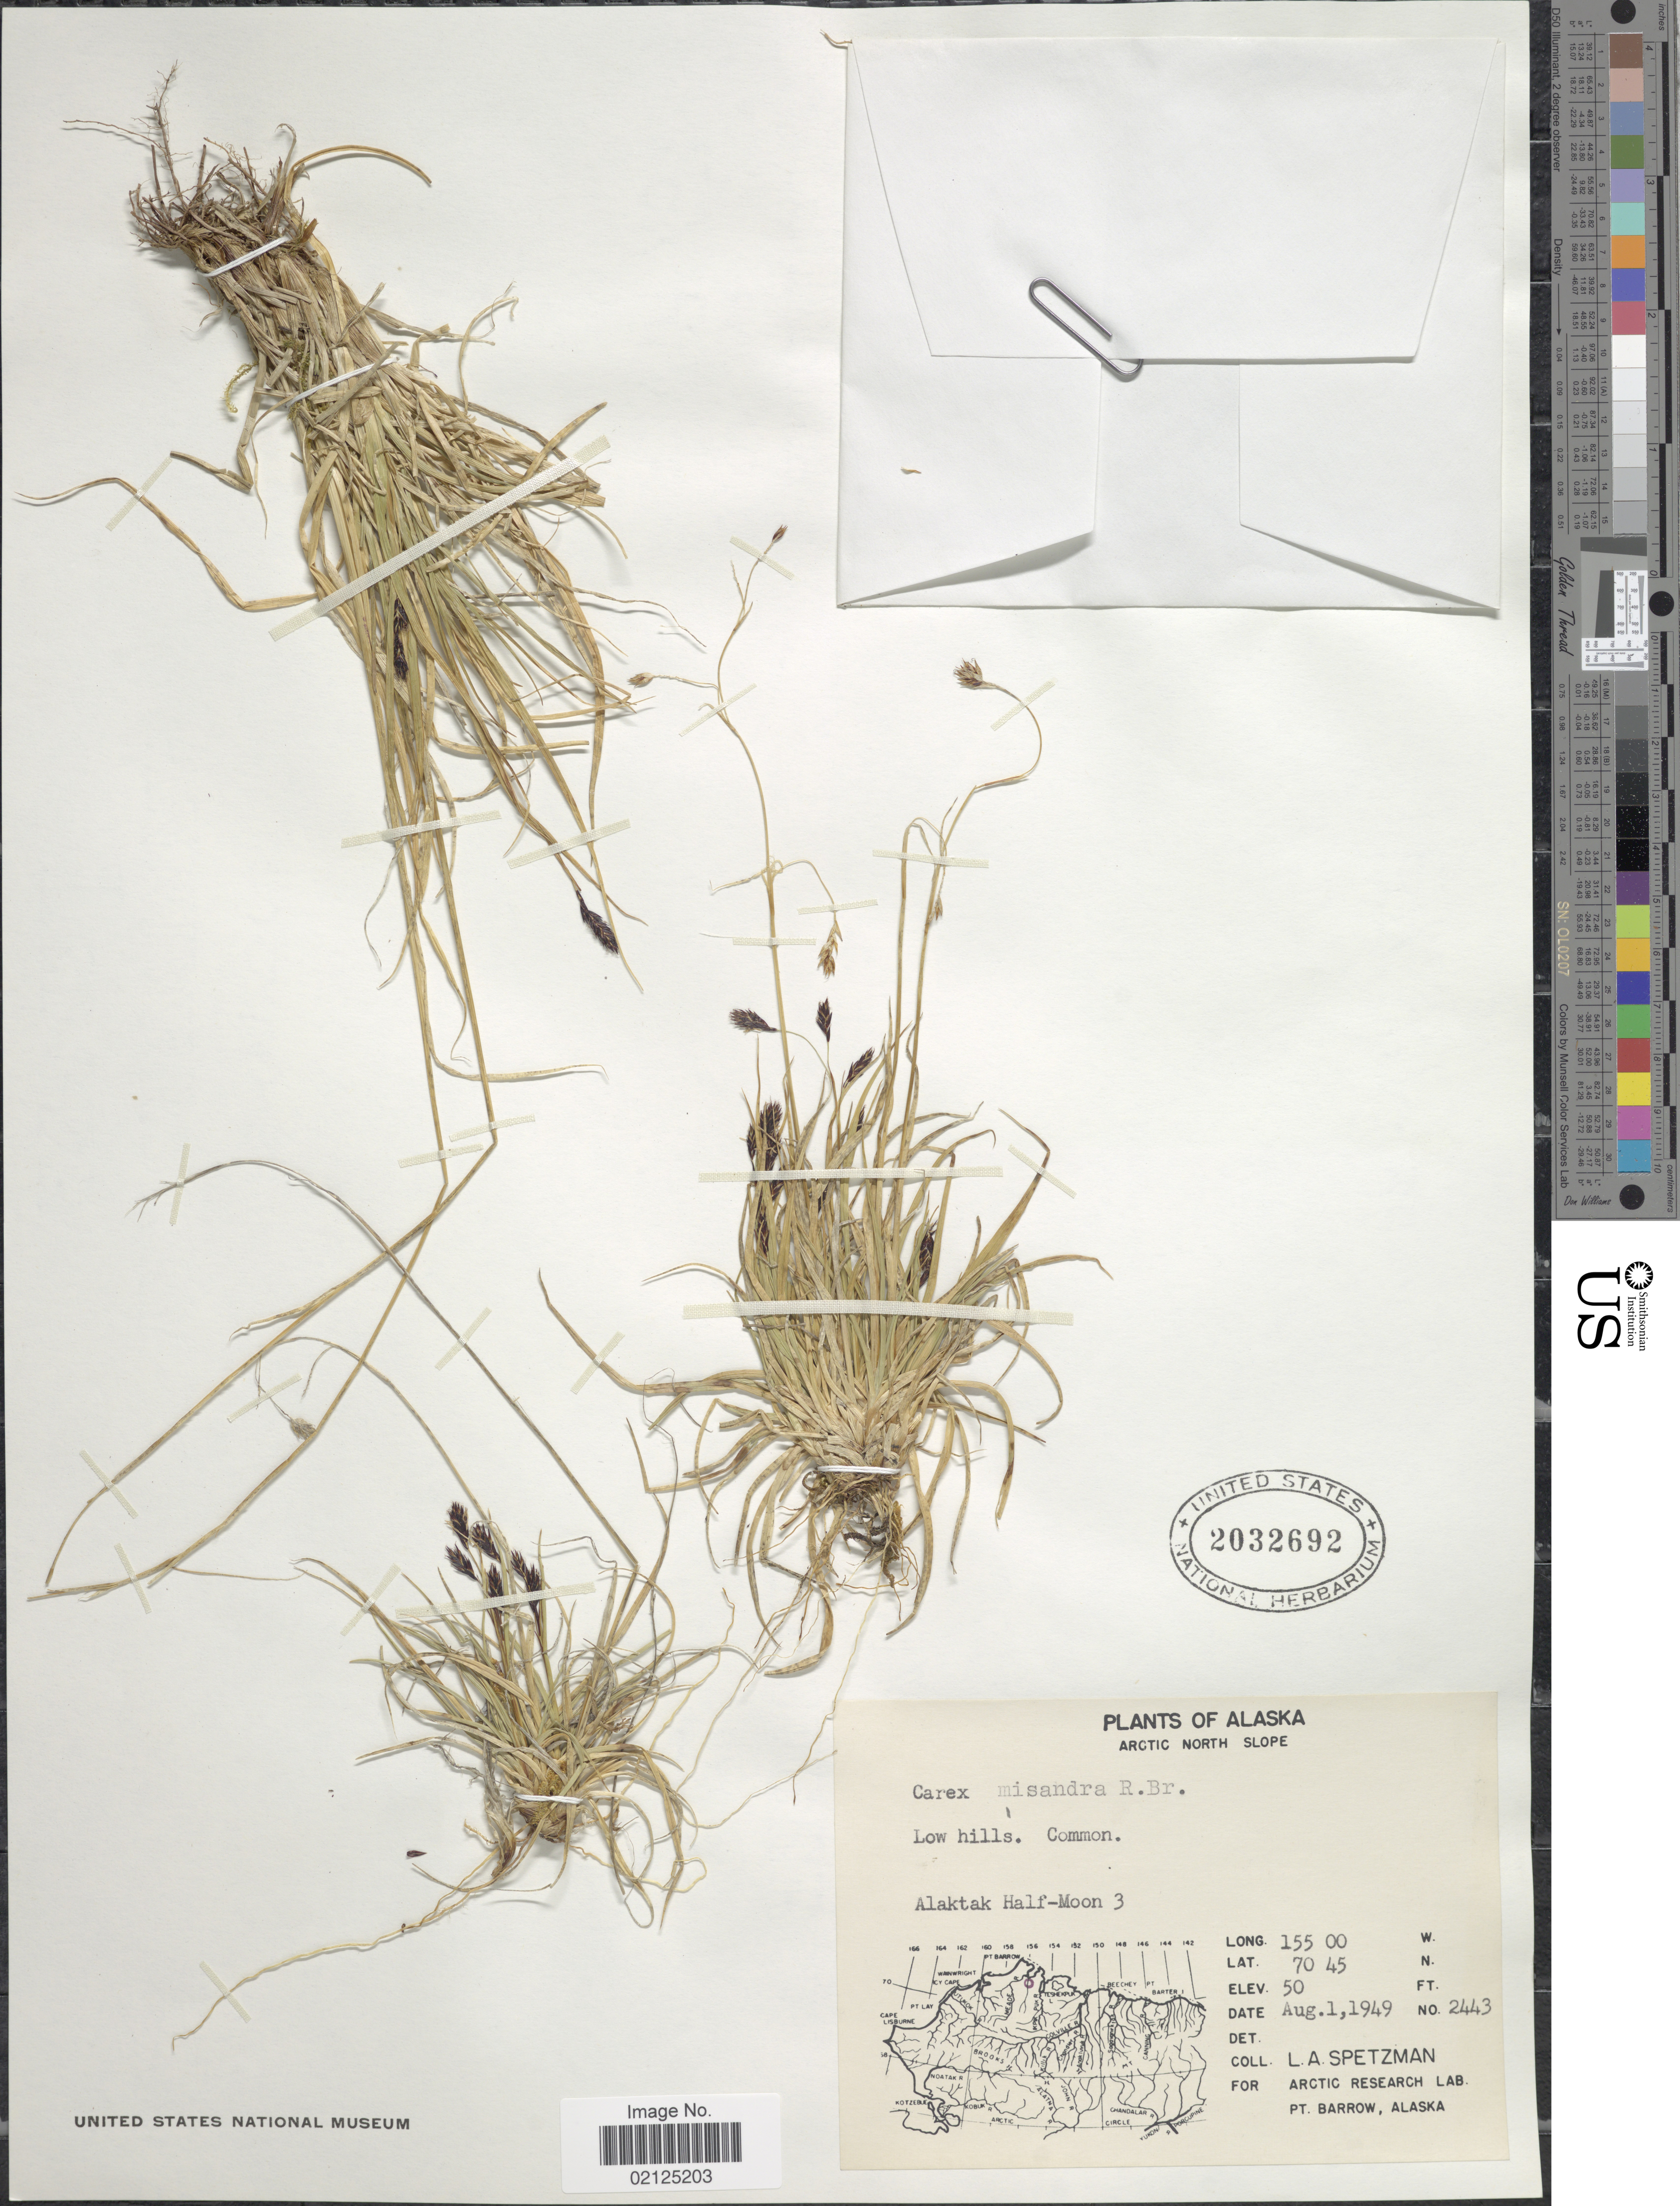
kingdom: Plantae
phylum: Tracheophyta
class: Liliopsida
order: Poales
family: Cyperaceae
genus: Carex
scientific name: Carex fuliginosa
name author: Schkuhr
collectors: L. Spetzman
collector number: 2443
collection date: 1949-08-01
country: United States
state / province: Alaska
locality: Arctic North Slope, Low hills. Common, Alaktak Half-Moon 3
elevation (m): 15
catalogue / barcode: US 2032692